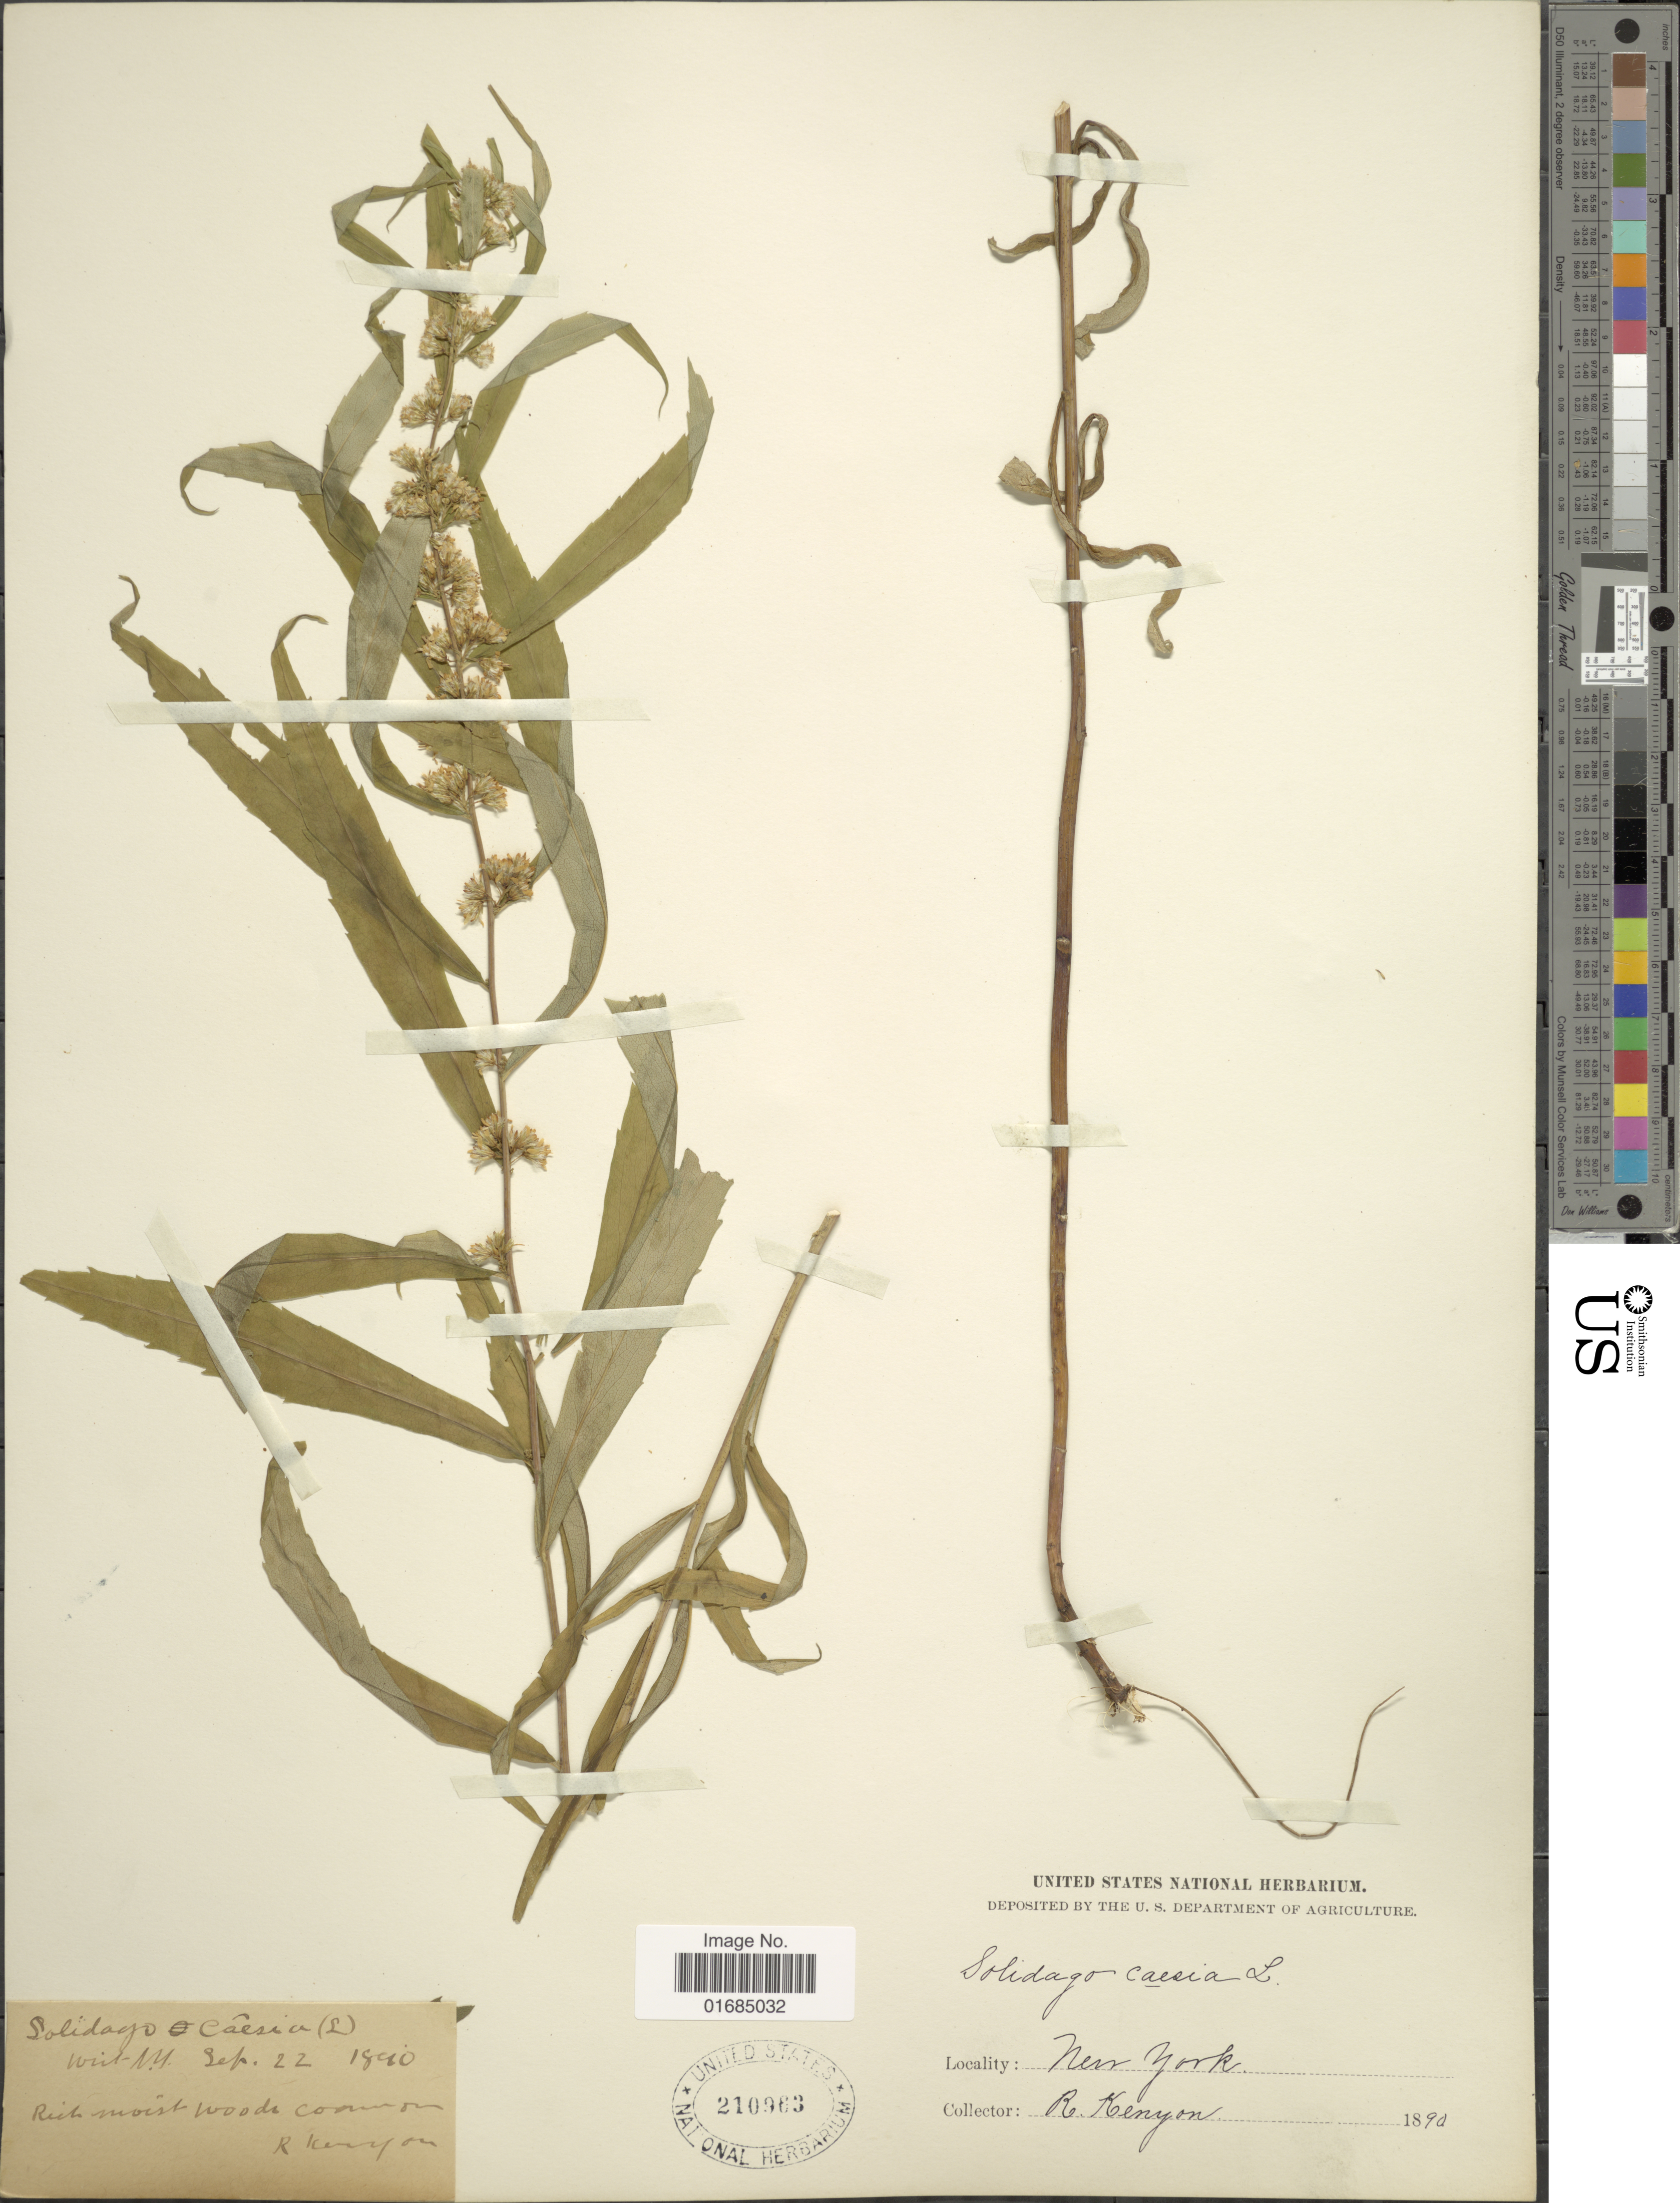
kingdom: Plantae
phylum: Tracheophyta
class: Magnoliopsida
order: Asterales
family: Asteraceae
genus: Solidago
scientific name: Solidago caesia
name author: L.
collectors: K. Kenyon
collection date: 1890-09-22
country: United States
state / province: New York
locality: Rich moist woods common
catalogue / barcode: US 210963